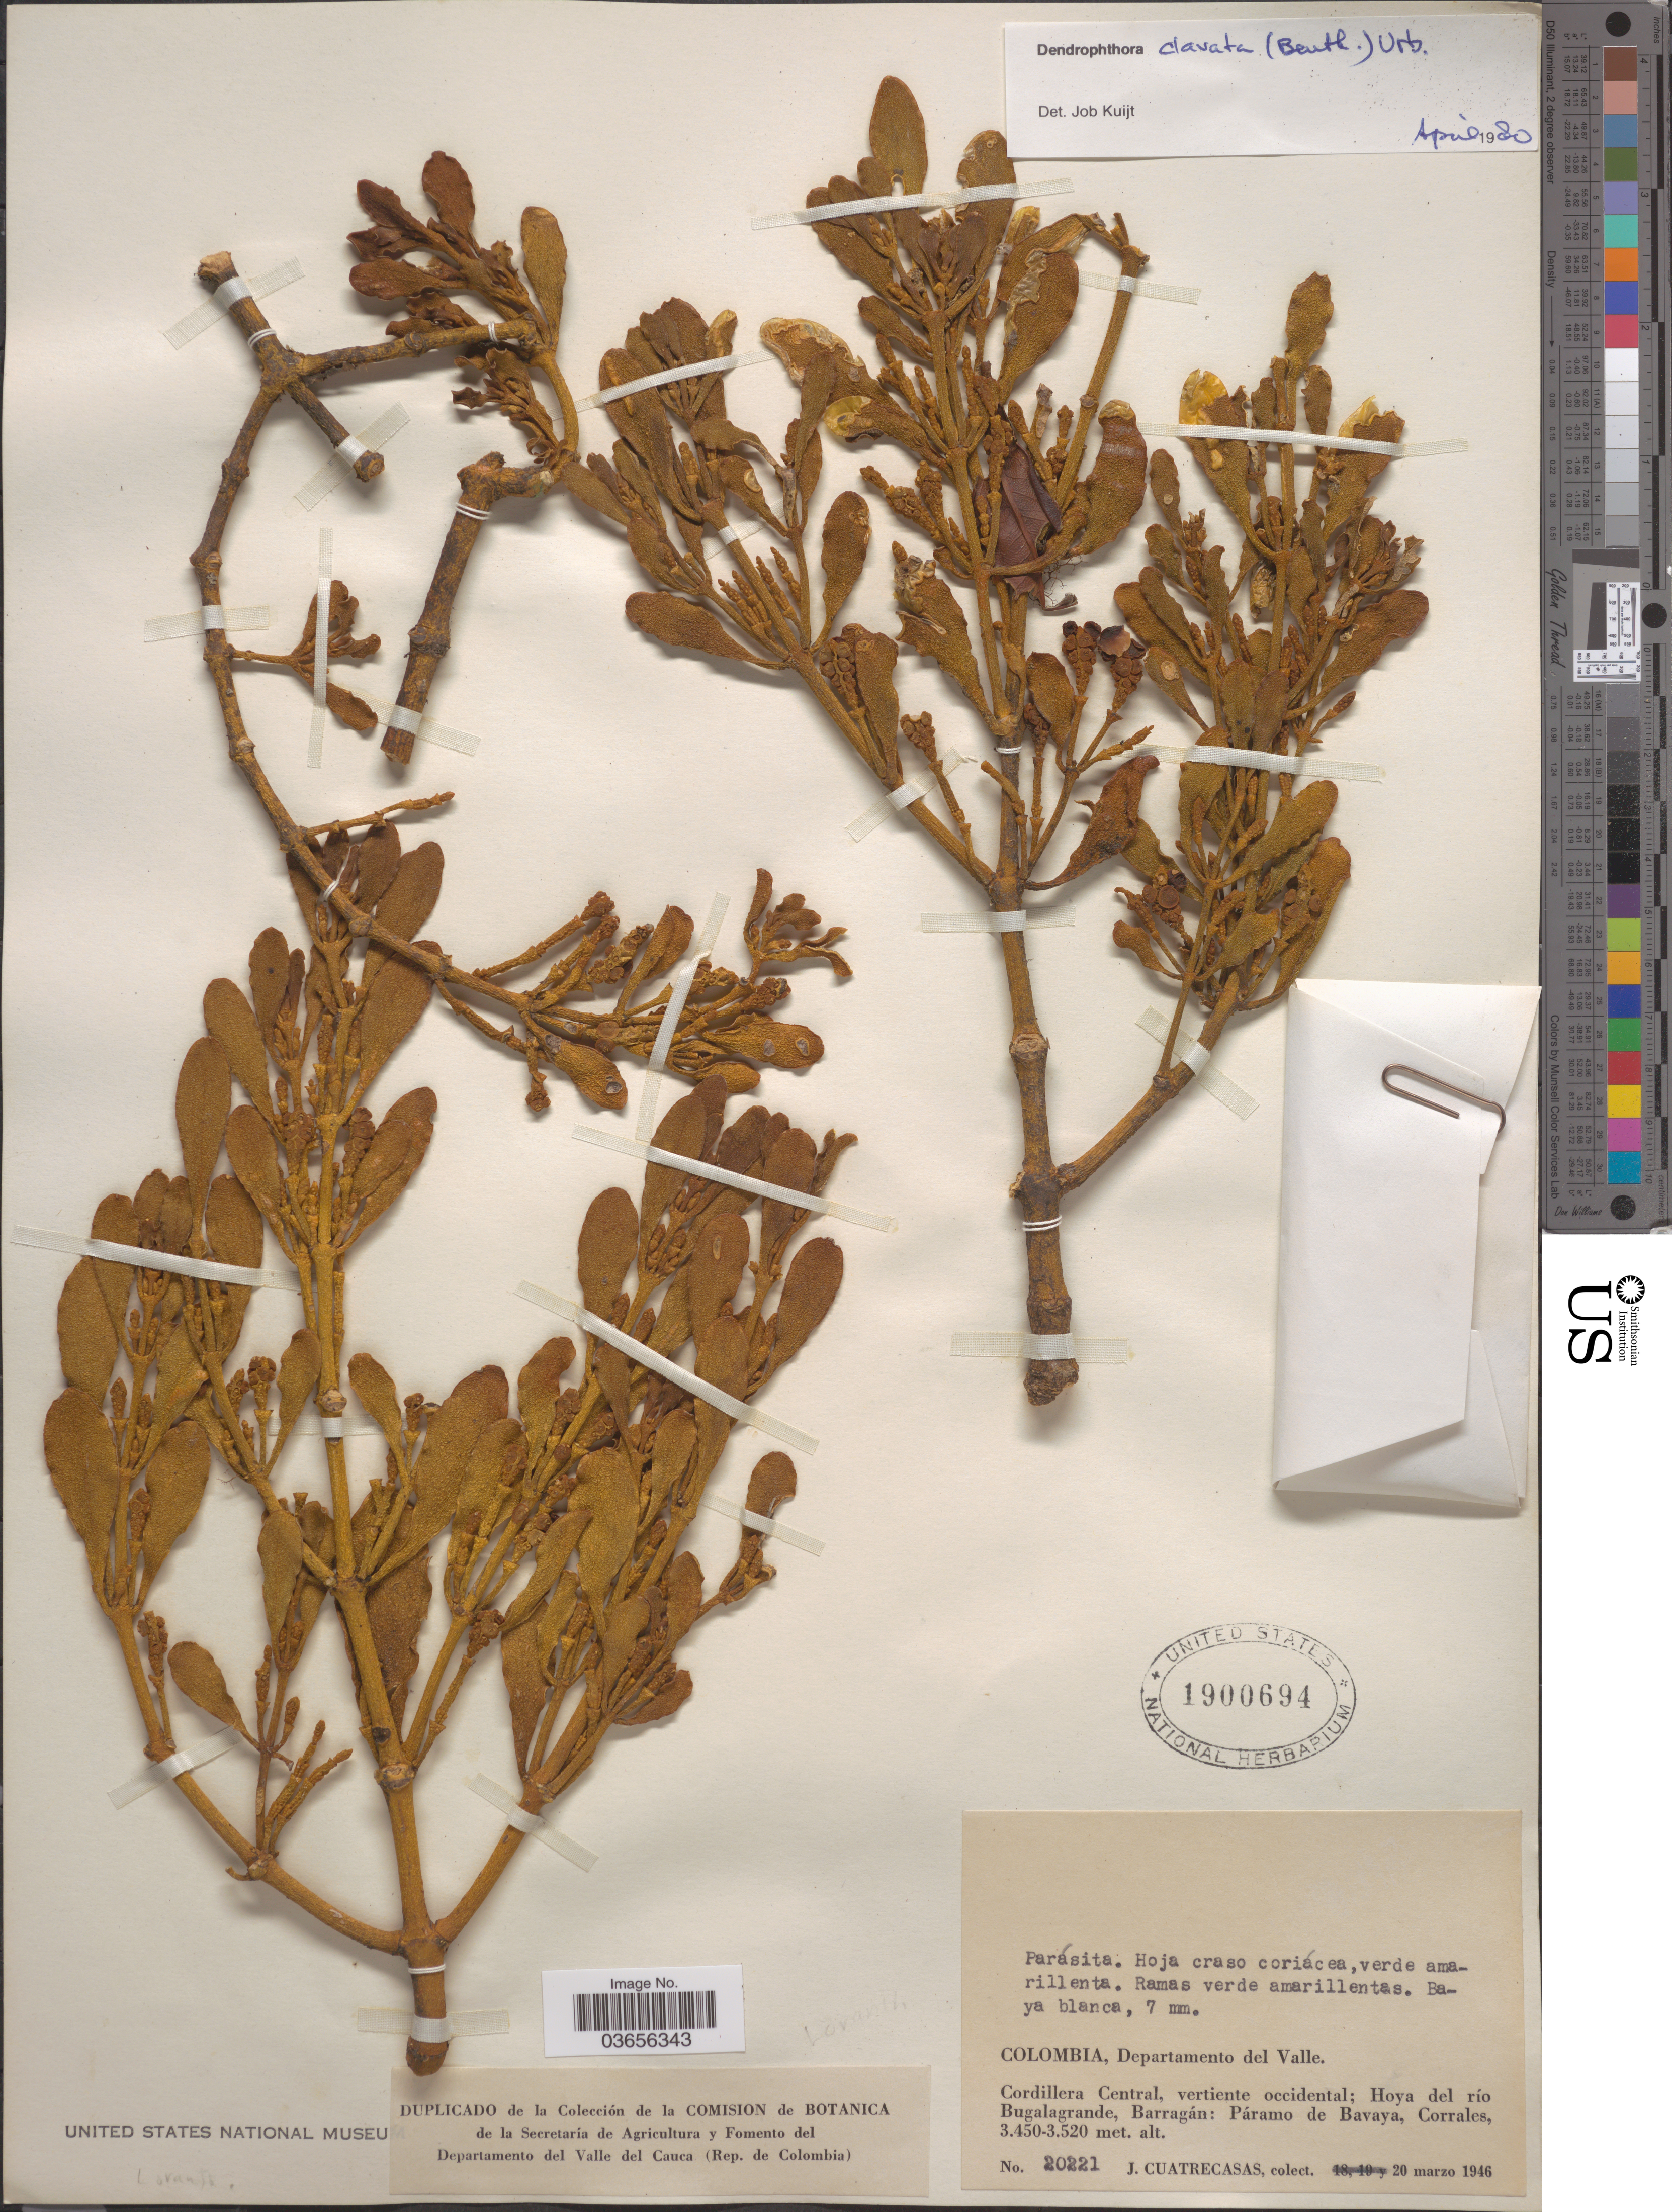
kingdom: Plantae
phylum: Tracheophyta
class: Magnoliopsida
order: Santalales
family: Viscaceae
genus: Dendrophthora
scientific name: Dendrophthora clavata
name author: (Benth.) Urb.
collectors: J. Cuatrecasas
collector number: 20221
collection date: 1946-03-20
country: Colombia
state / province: Valle del Cauca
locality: Departamento del Valle. Cordillera Central, vertiente occidental; Hoya el río Bugalagrande, Barragán: Páramo de Bavaya, Corrales.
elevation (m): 3450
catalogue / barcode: US 1900694